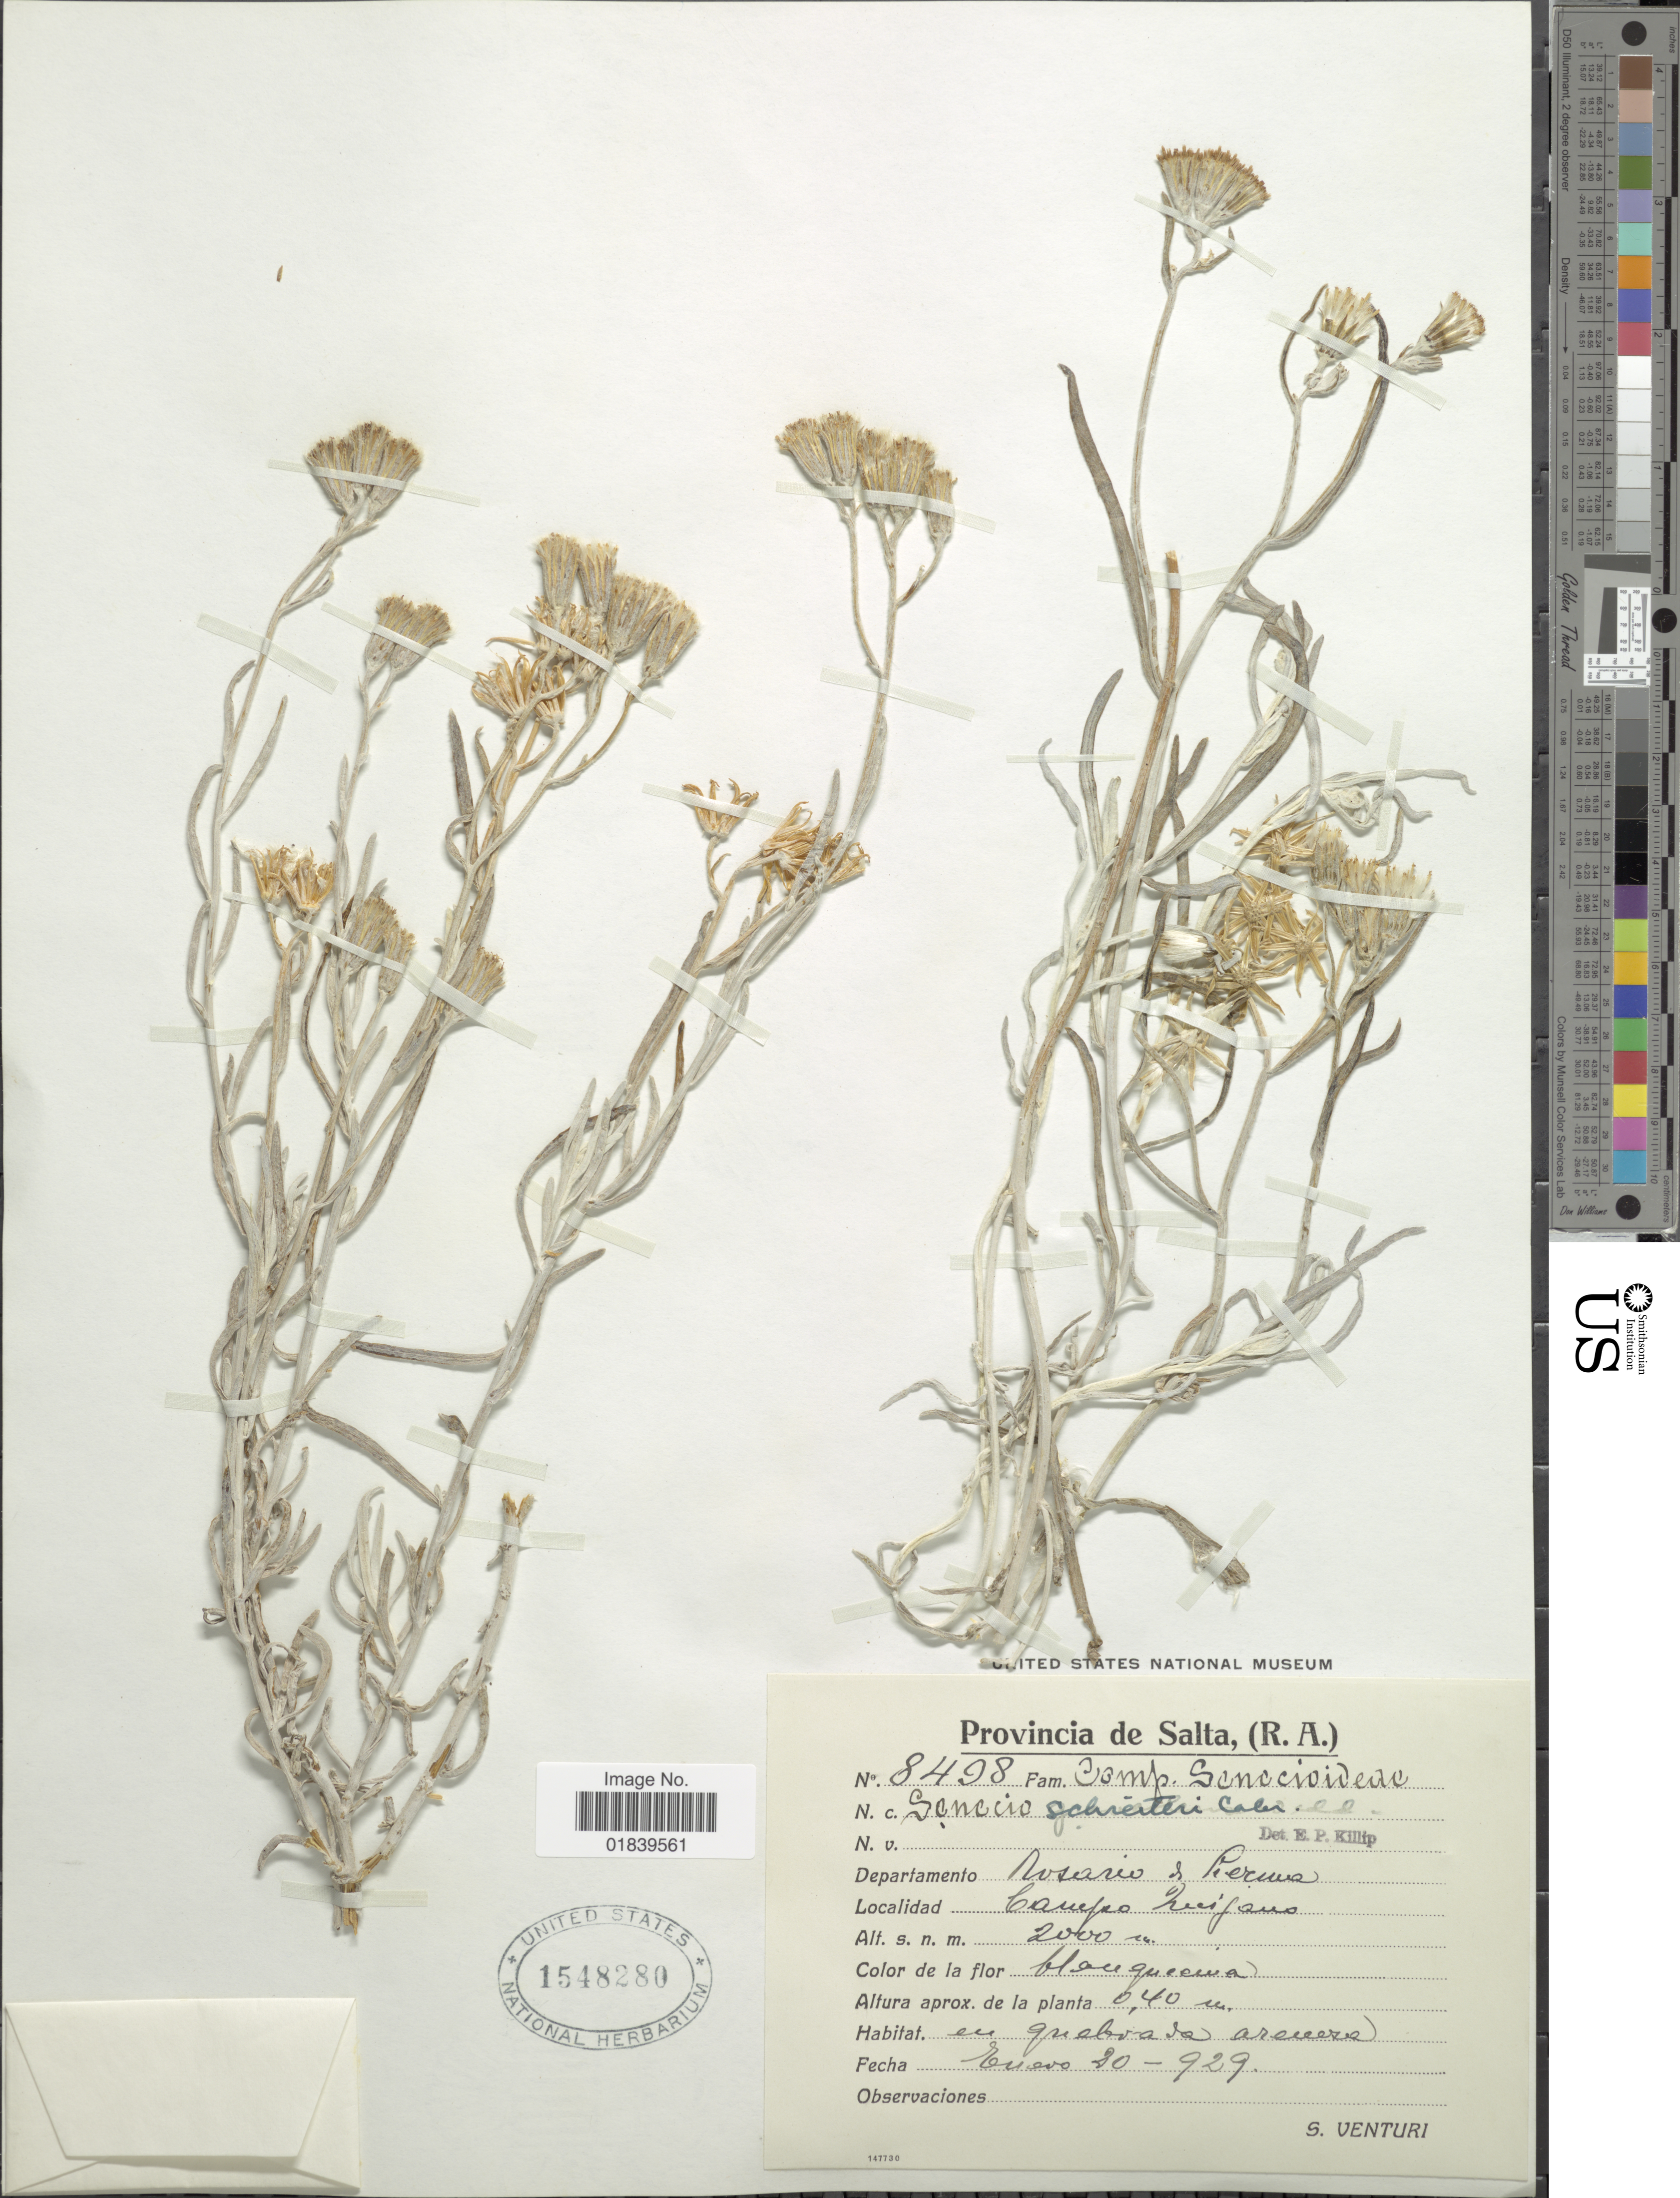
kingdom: Plantae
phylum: Tracheophyta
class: Magnoliopsida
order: Asterales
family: Asteraceae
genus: Senecio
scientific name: Senecio schreiteri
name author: Cabrera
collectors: S. Venturi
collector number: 8498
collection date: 1929-01-20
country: Argentina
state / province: Salta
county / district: Rosario de Lerma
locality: Campo Quijano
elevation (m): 2000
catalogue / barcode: US 1548280